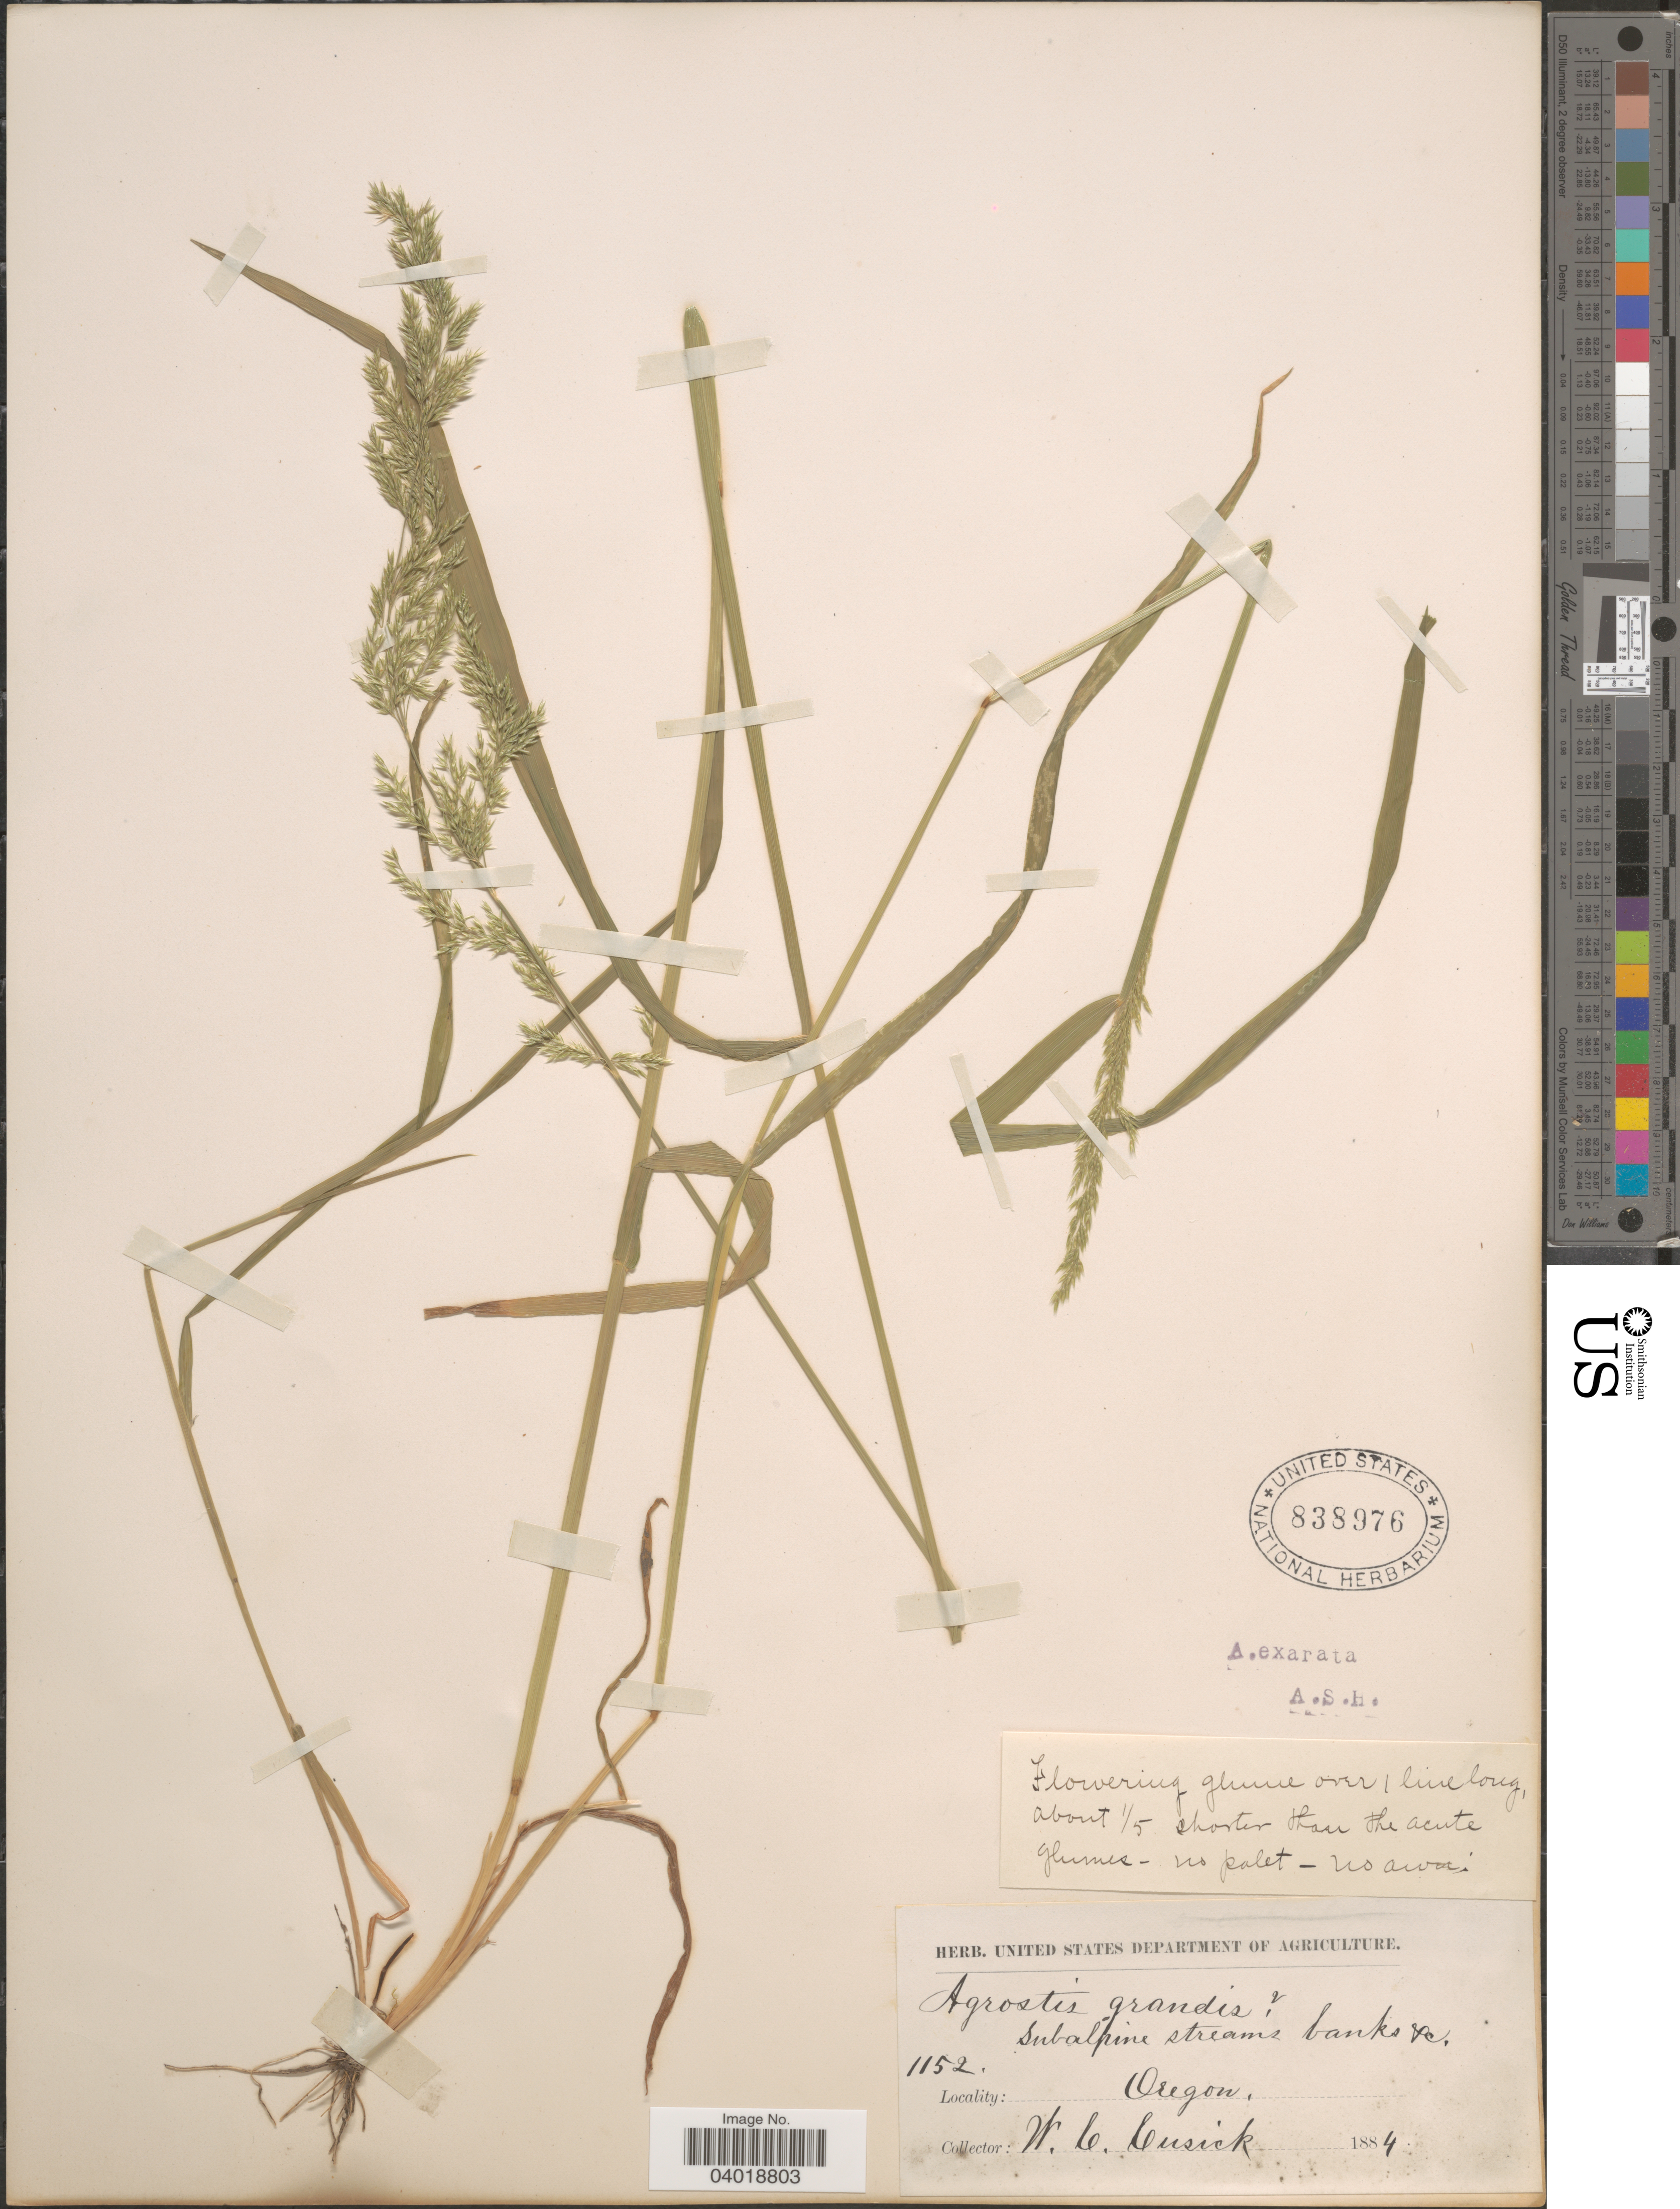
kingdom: Plantae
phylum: Tracheophyta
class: Liliopsida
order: Poales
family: Poaceae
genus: Agrostis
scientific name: Agrostis exarata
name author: Trin.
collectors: W. C. Cusick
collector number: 1152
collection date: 1884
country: United States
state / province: Oregon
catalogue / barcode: US 838976